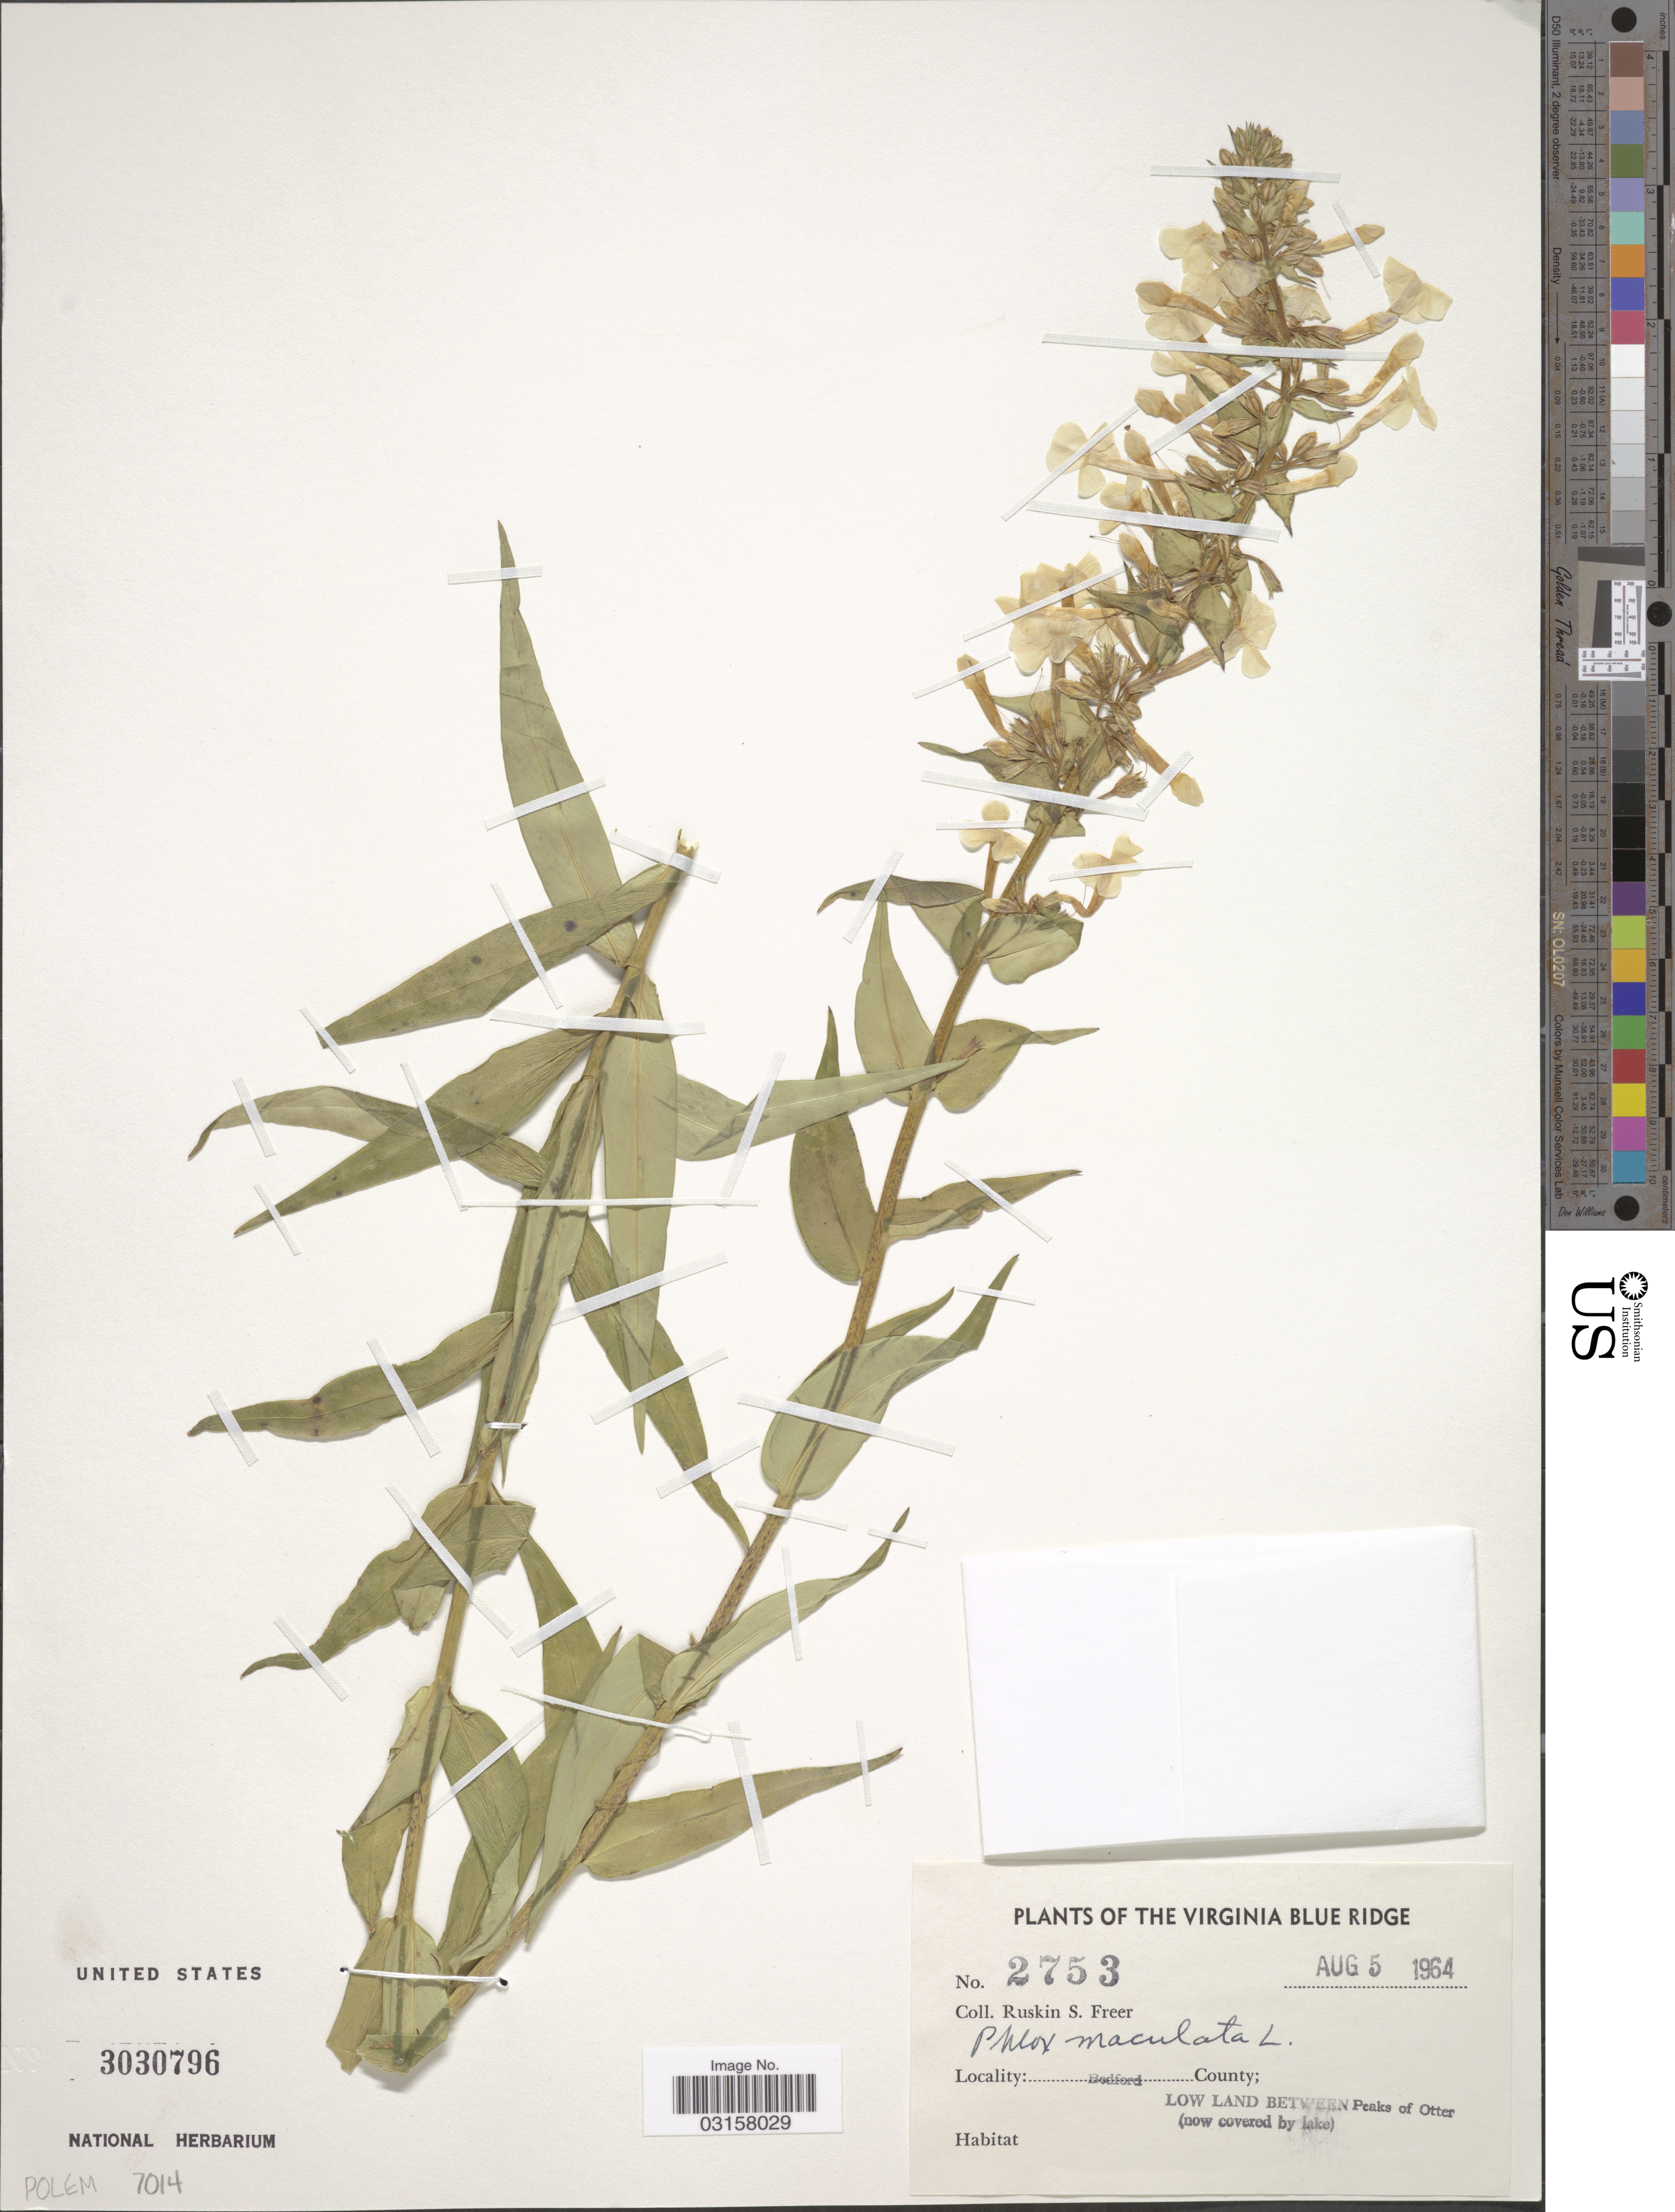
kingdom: Plantae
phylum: Tracheophyta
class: Magnoliopsida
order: Ericales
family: Polemoniaceae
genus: Phlox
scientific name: Phlox maculata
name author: L.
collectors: R. Freer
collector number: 2753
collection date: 1964-08-05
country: United States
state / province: Virginia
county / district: Bedford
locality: Virginia Blue Ridge. Bedford County; Low Land between Peaks of Otter.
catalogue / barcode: US 3030796